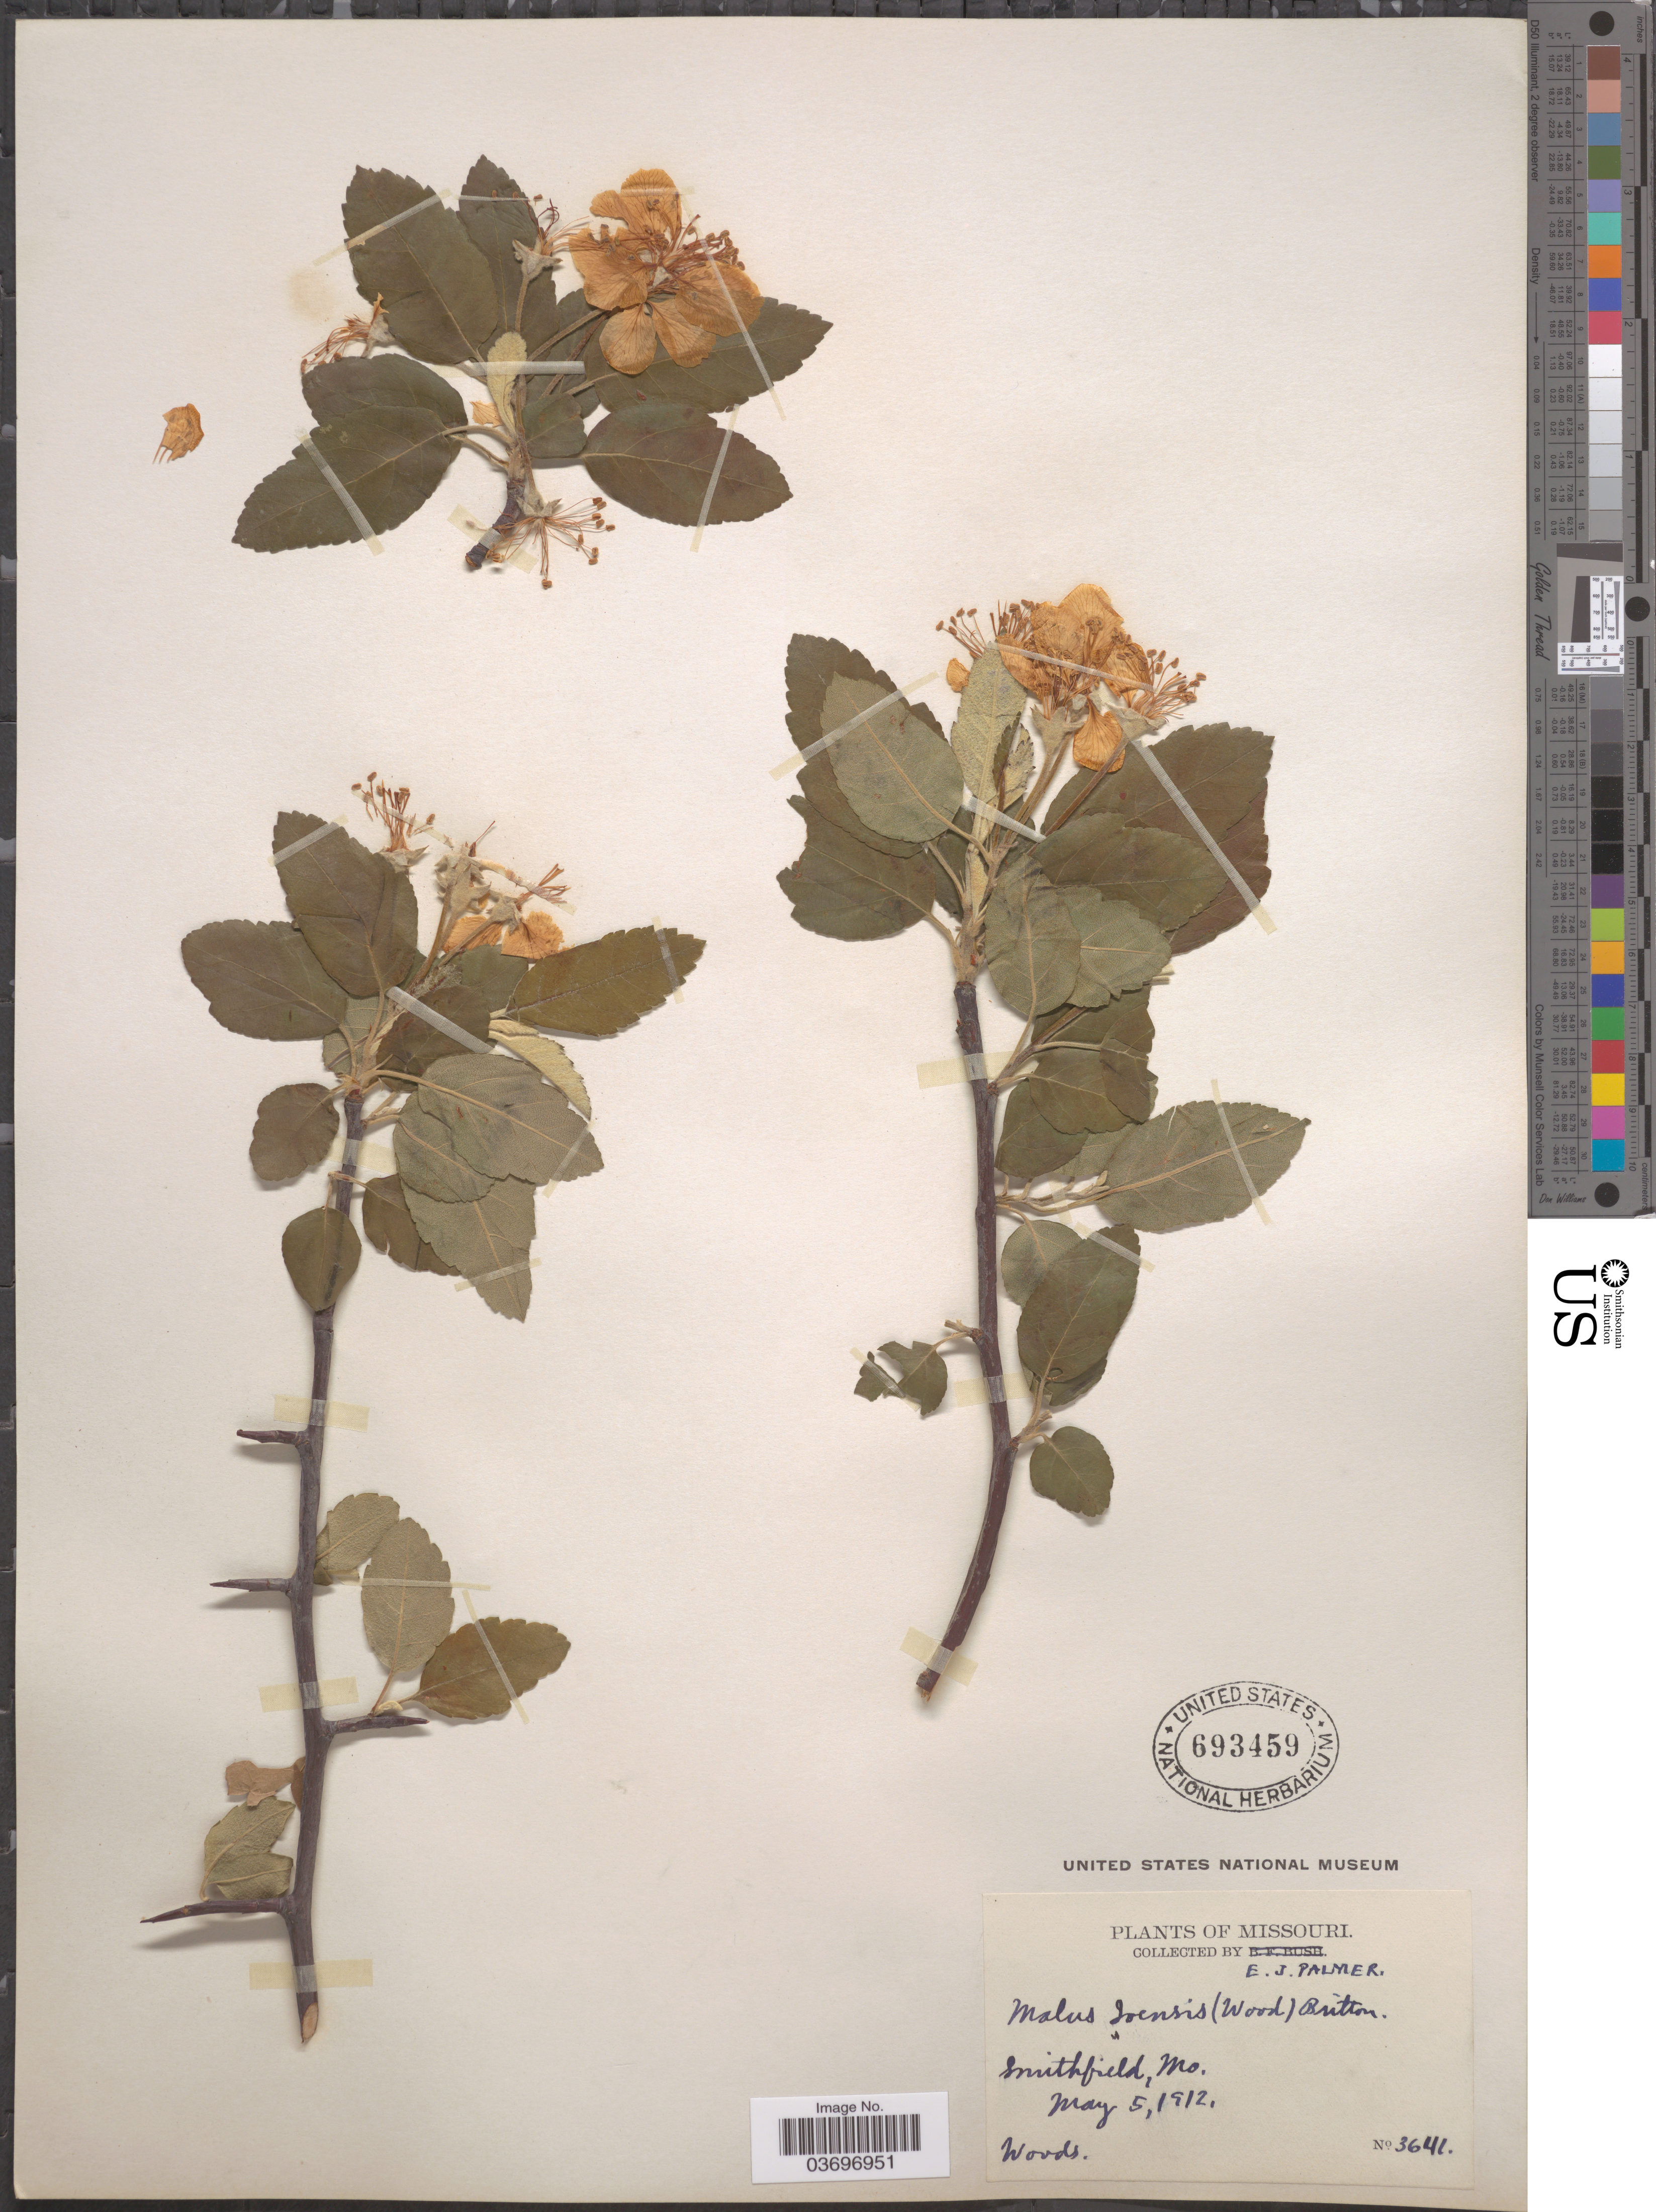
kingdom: Plantae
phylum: Tracheophyta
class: Magnoliopsida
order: Rosales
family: Rosaceae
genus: Malus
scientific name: Malus ioensis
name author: (Alph. Wood) Britton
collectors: E. J. Palmer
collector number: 3641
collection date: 1912-05-05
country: United States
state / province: Missouri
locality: Smithfield.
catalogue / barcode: US 693459